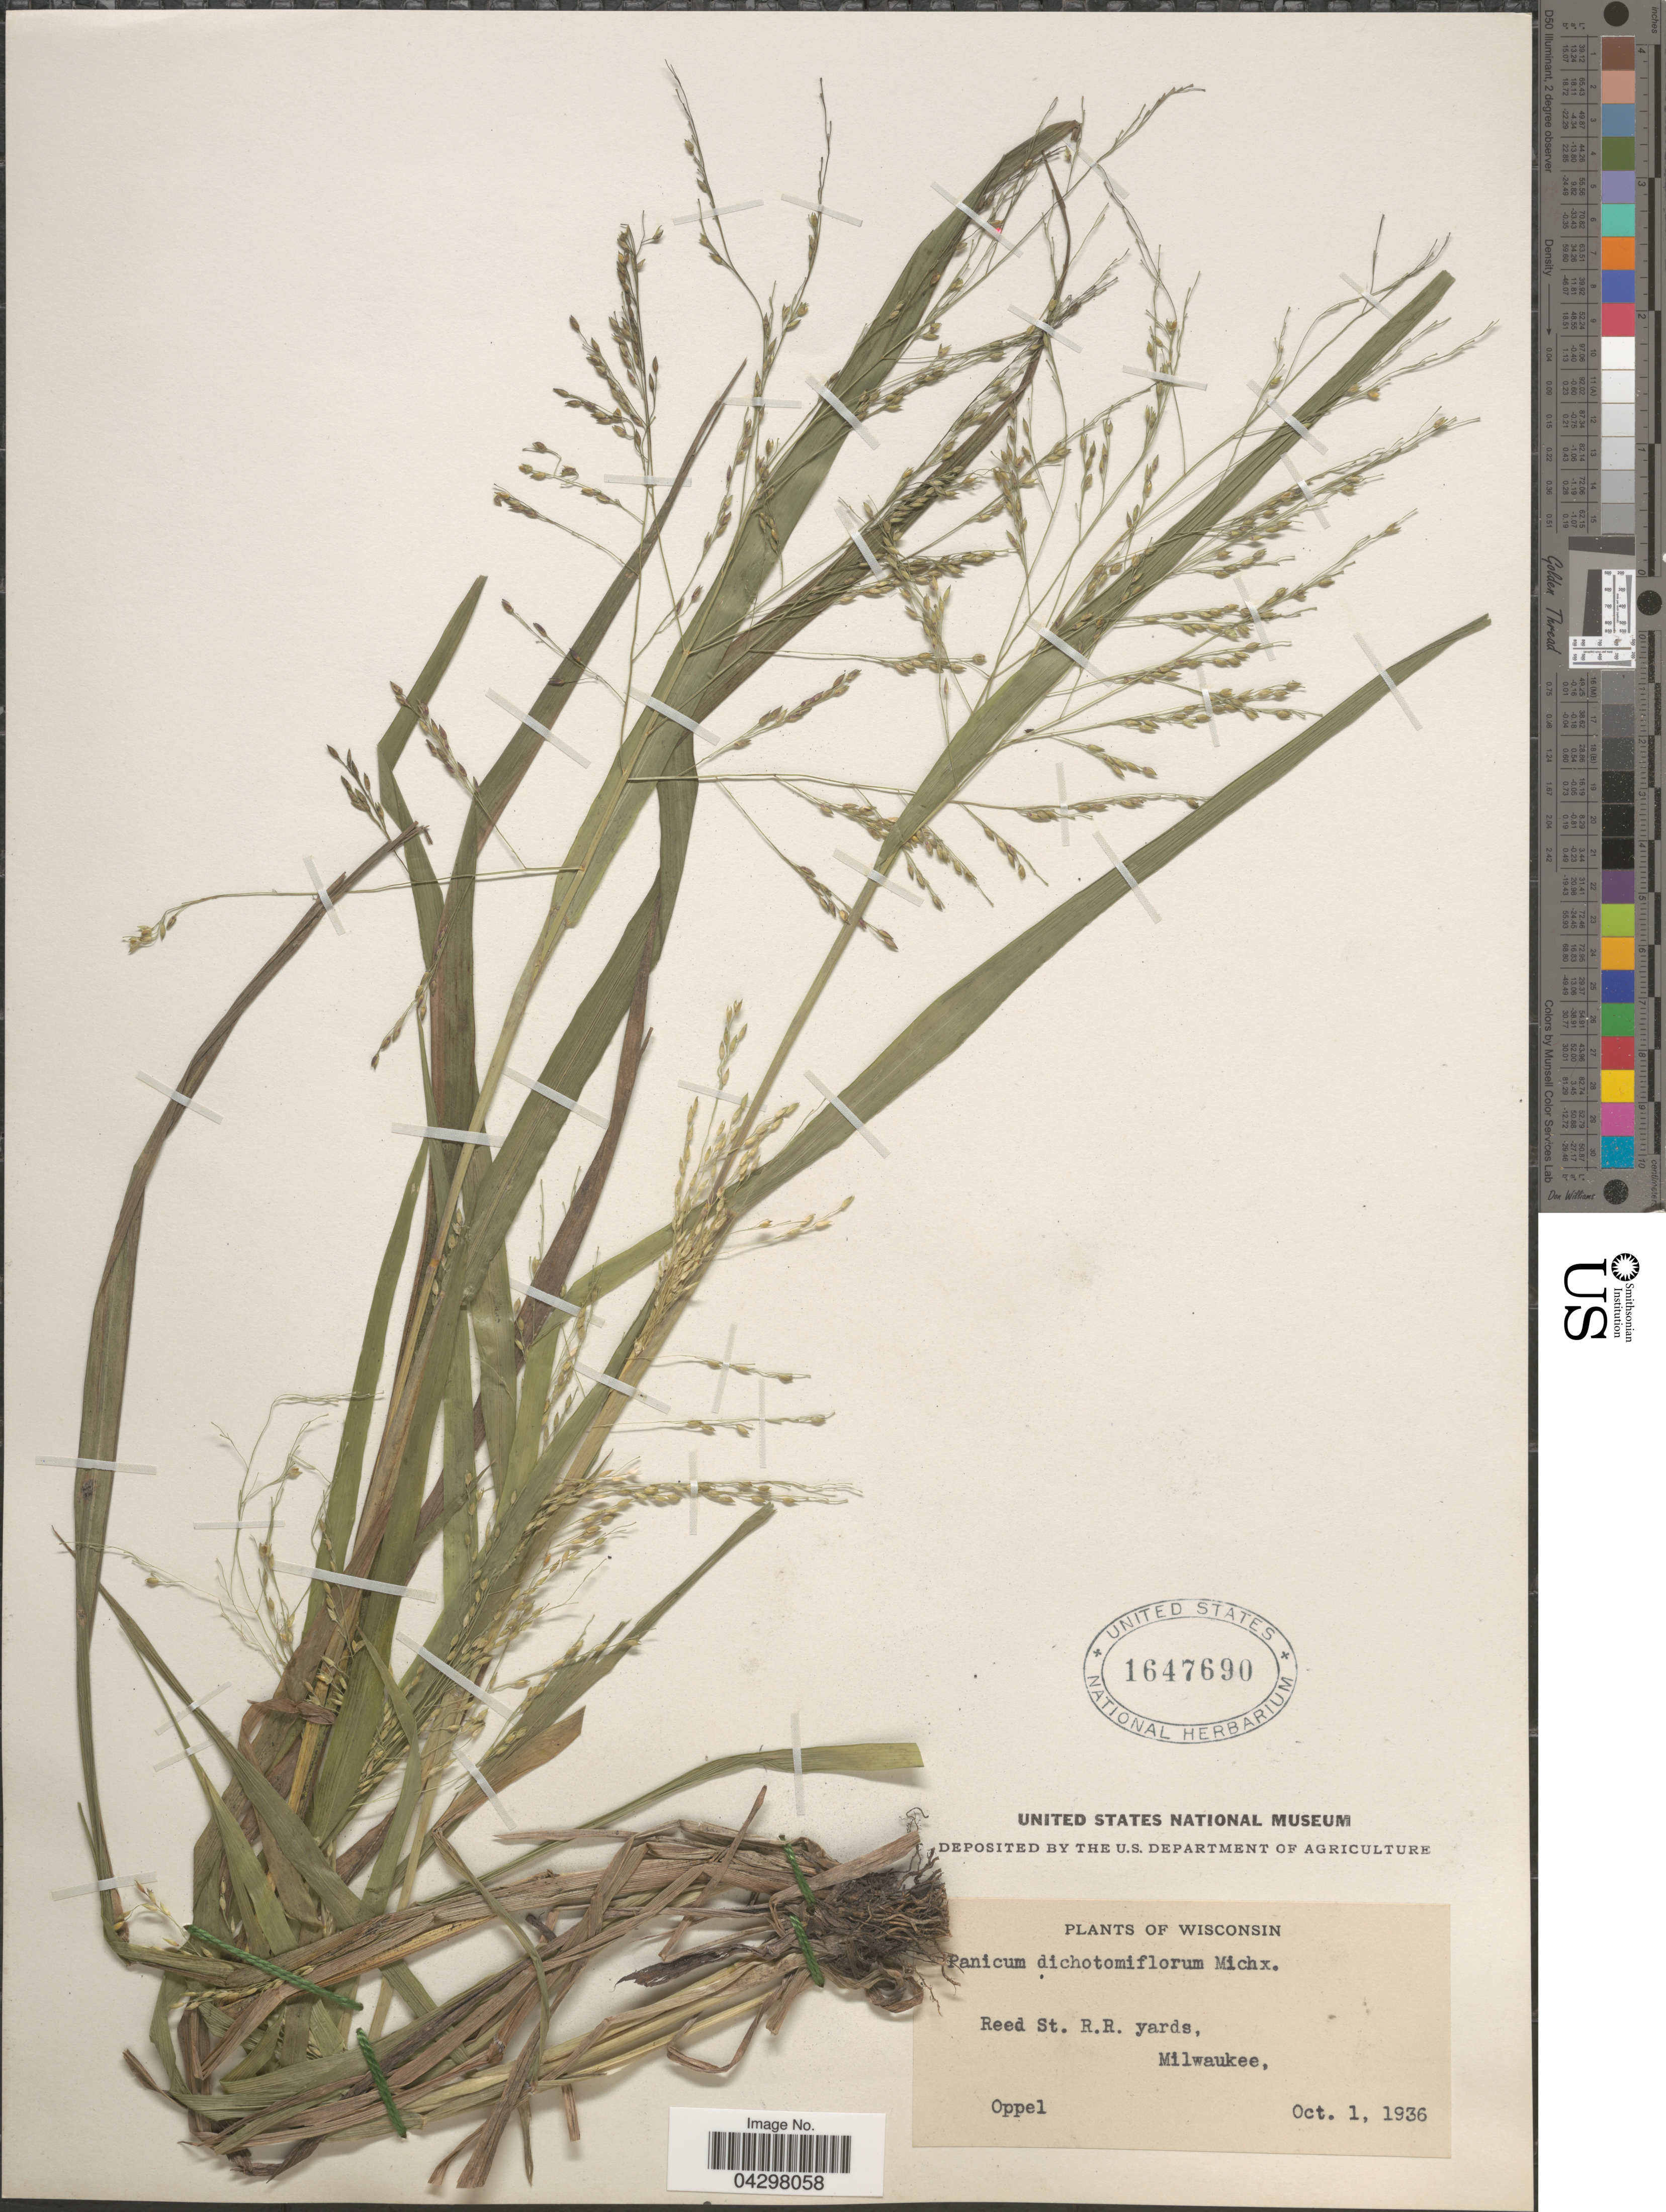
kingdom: Plantae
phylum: Tracheophyta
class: Liliopsida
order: Poales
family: Poaceae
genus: Panicum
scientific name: Panicum dichotomiflorum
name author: Michx.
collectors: Oppel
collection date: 1936-10-01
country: United States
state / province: Wisconsin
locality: Reed St. R.R. yards, Milwaukee.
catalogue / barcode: US 1647690